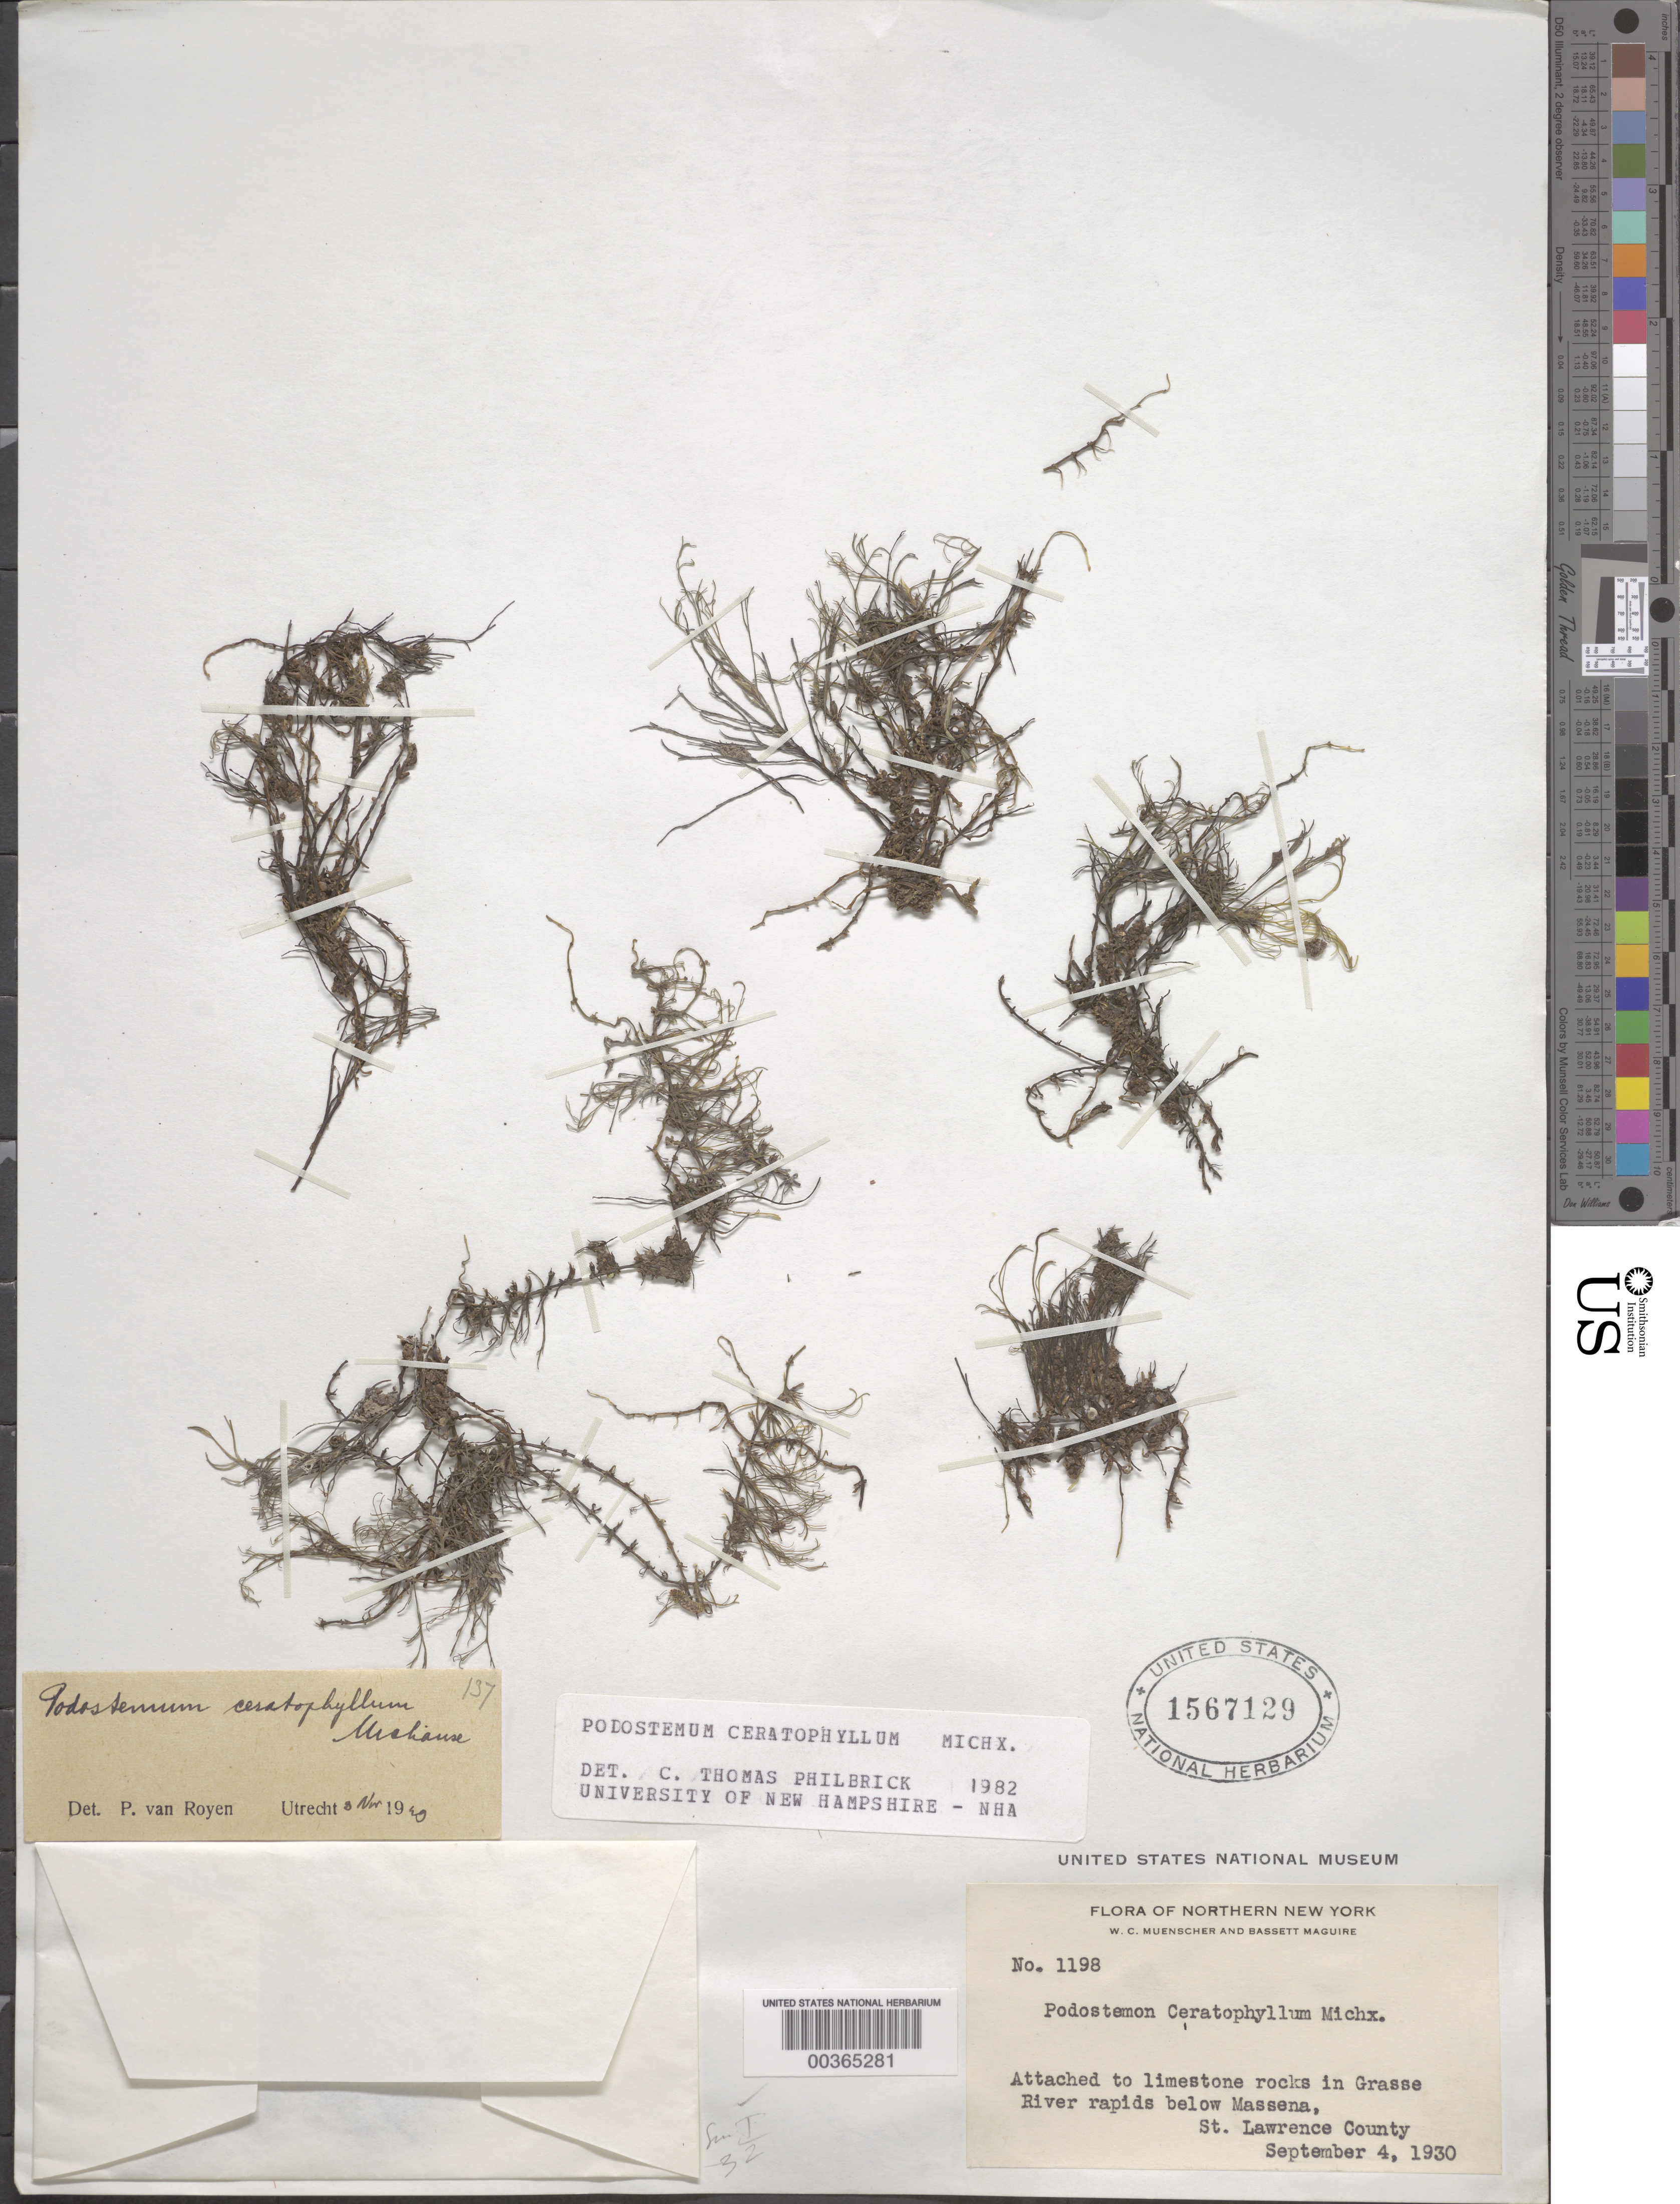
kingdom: Plantae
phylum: Tracheophyta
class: Magnoliopsida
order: Malpighiales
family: Podostemaceae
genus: Podostemum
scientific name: Podostemum ceratophylllum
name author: Michx.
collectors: W. Muenscher & B. Maguire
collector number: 1198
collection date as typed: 04 Sep 1930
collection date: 1930-09-04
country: United States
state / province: New York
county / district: St. Lawrence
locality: Grasse river, below massena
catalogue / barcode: US 1567129